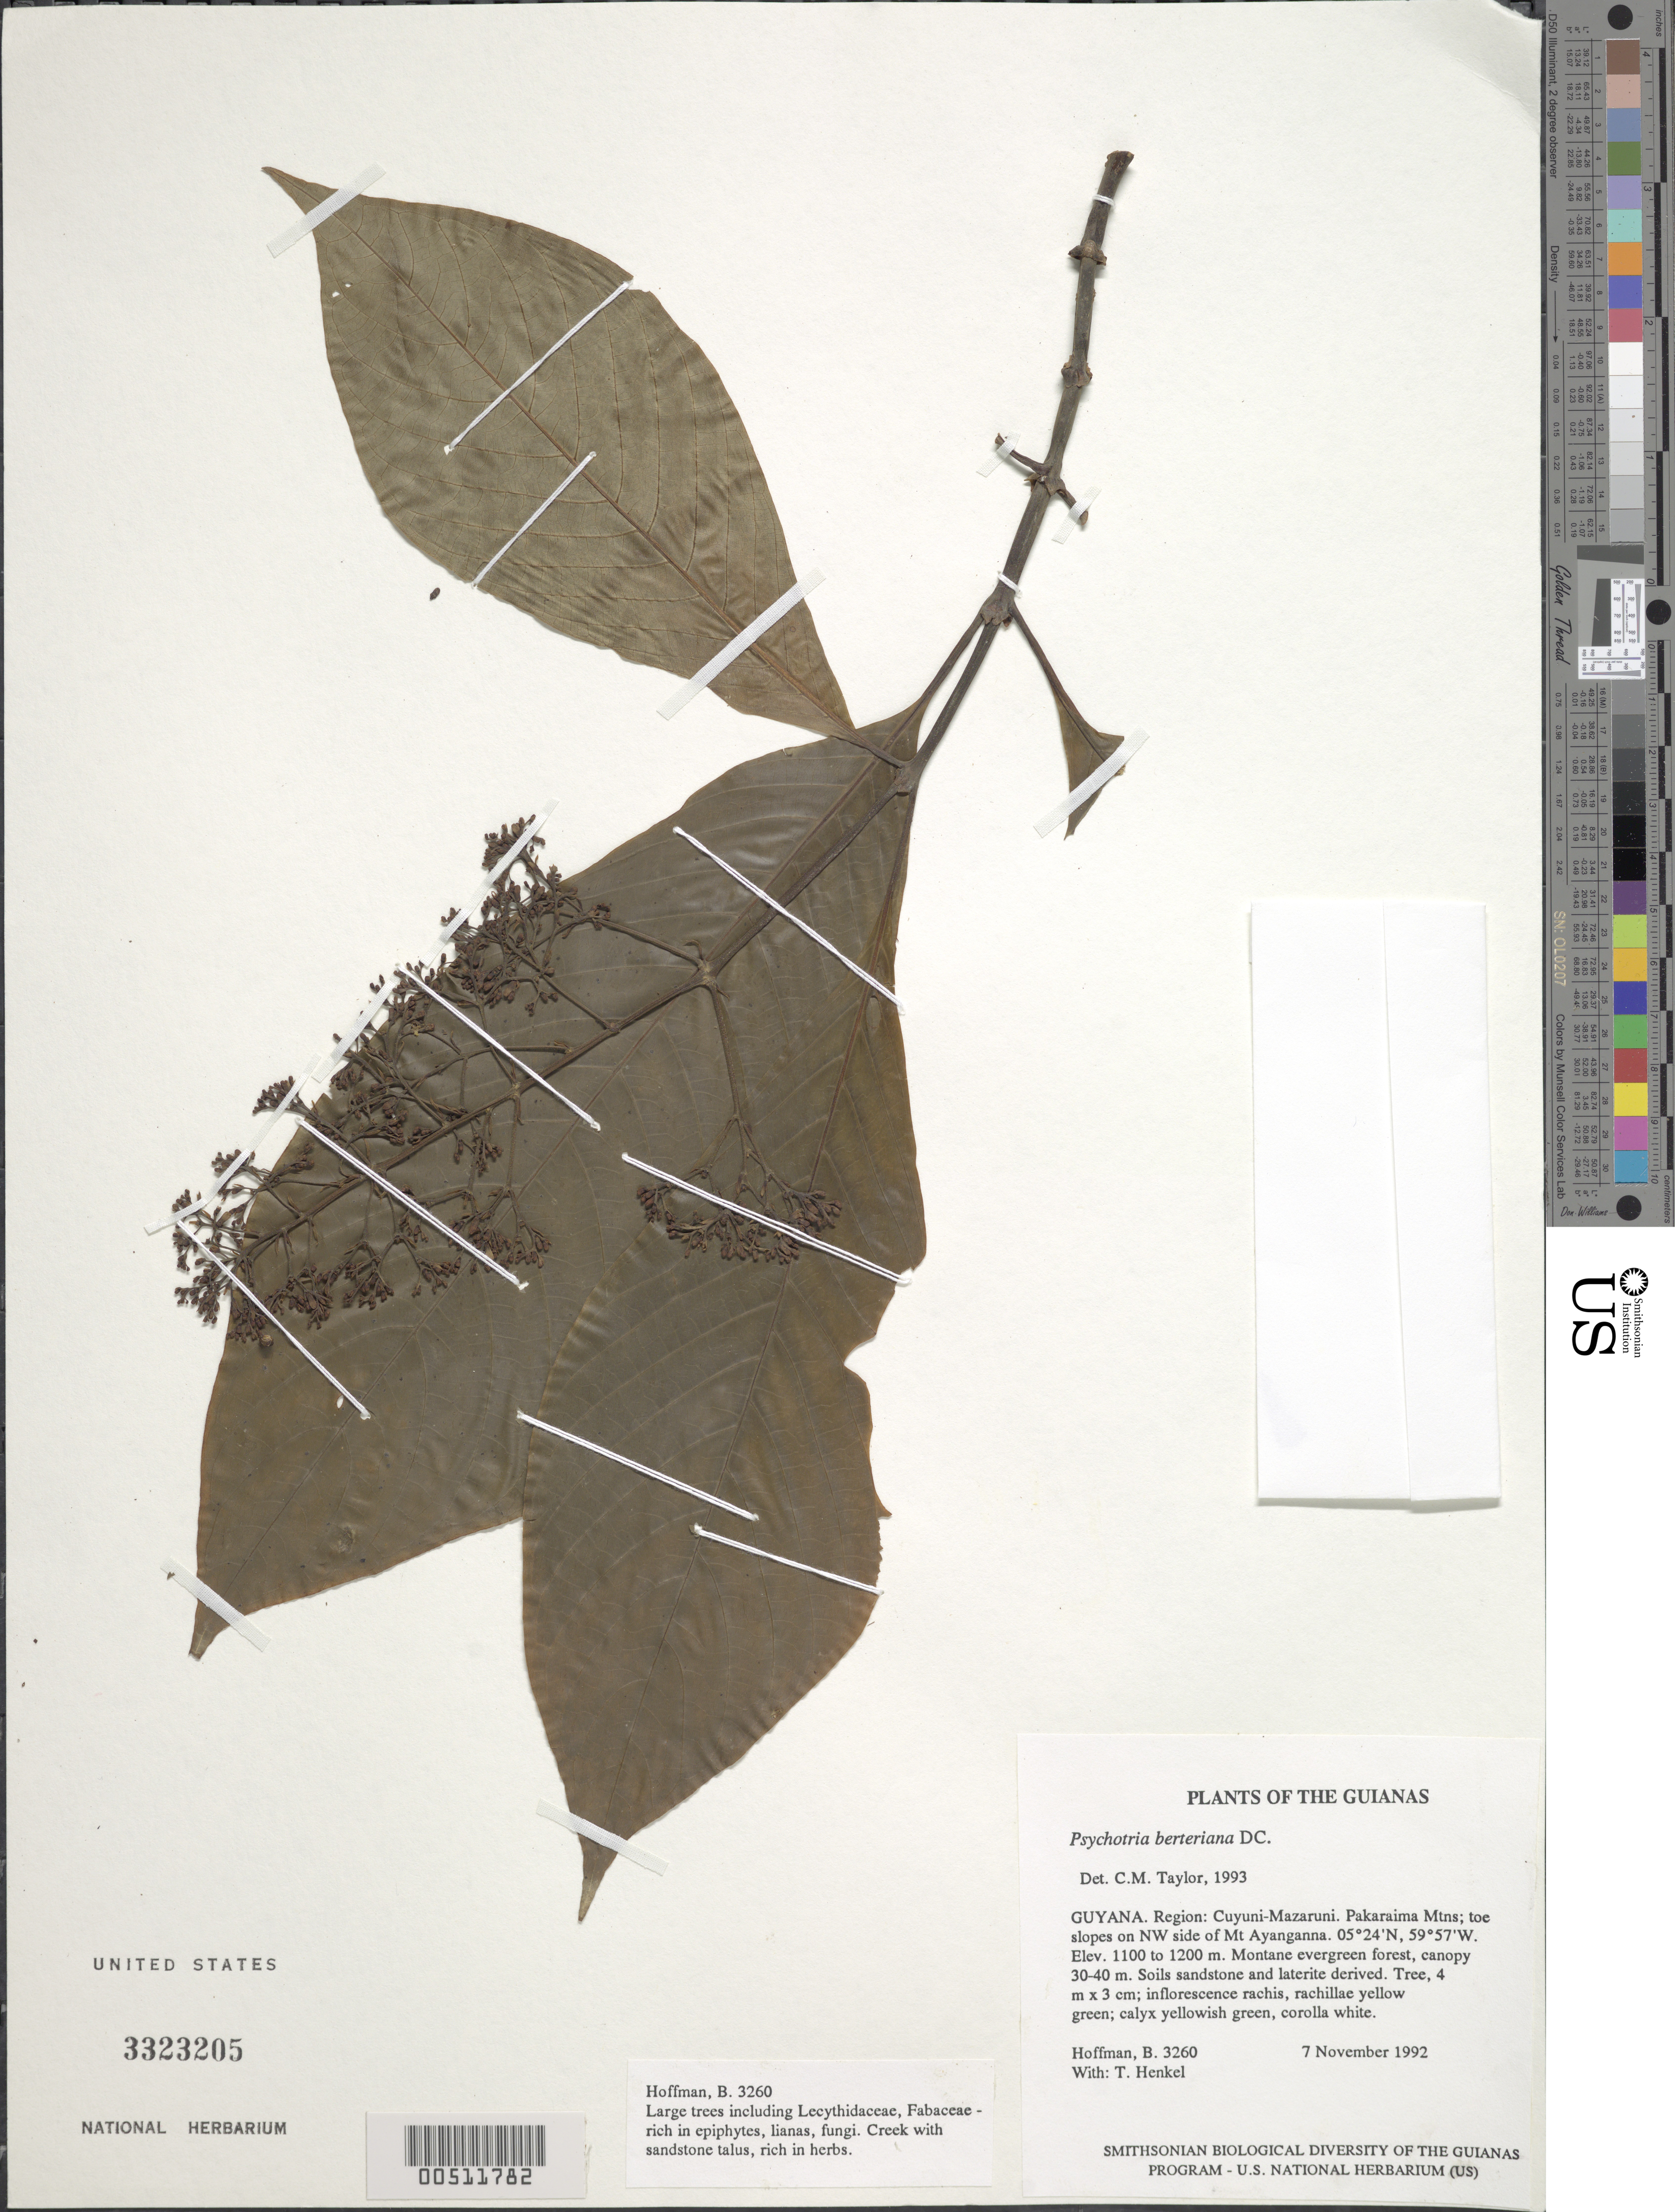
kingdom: Plantae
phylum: Tracheophyta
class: Magnoliopsida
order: Gentianales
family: Rubiaceae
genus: Palicourea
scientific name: Palicourea berteroana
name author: (DC.) Borhidi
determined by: Kirkbride, J. H., Jr.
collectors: B. Hoffman & T. Henkel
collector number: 3260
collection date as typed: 7 November 1992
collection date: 1992-11-07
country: Guyana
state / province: Cuyuni-Mazaruni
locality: Pakaraima Mountains; toe slopes on NW side of Mt. Ayanganna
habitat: Montane evergreen forest, canopy 30-40 m. Soils sandstone and laterite derived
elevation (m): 1100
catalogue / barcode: US 3323205